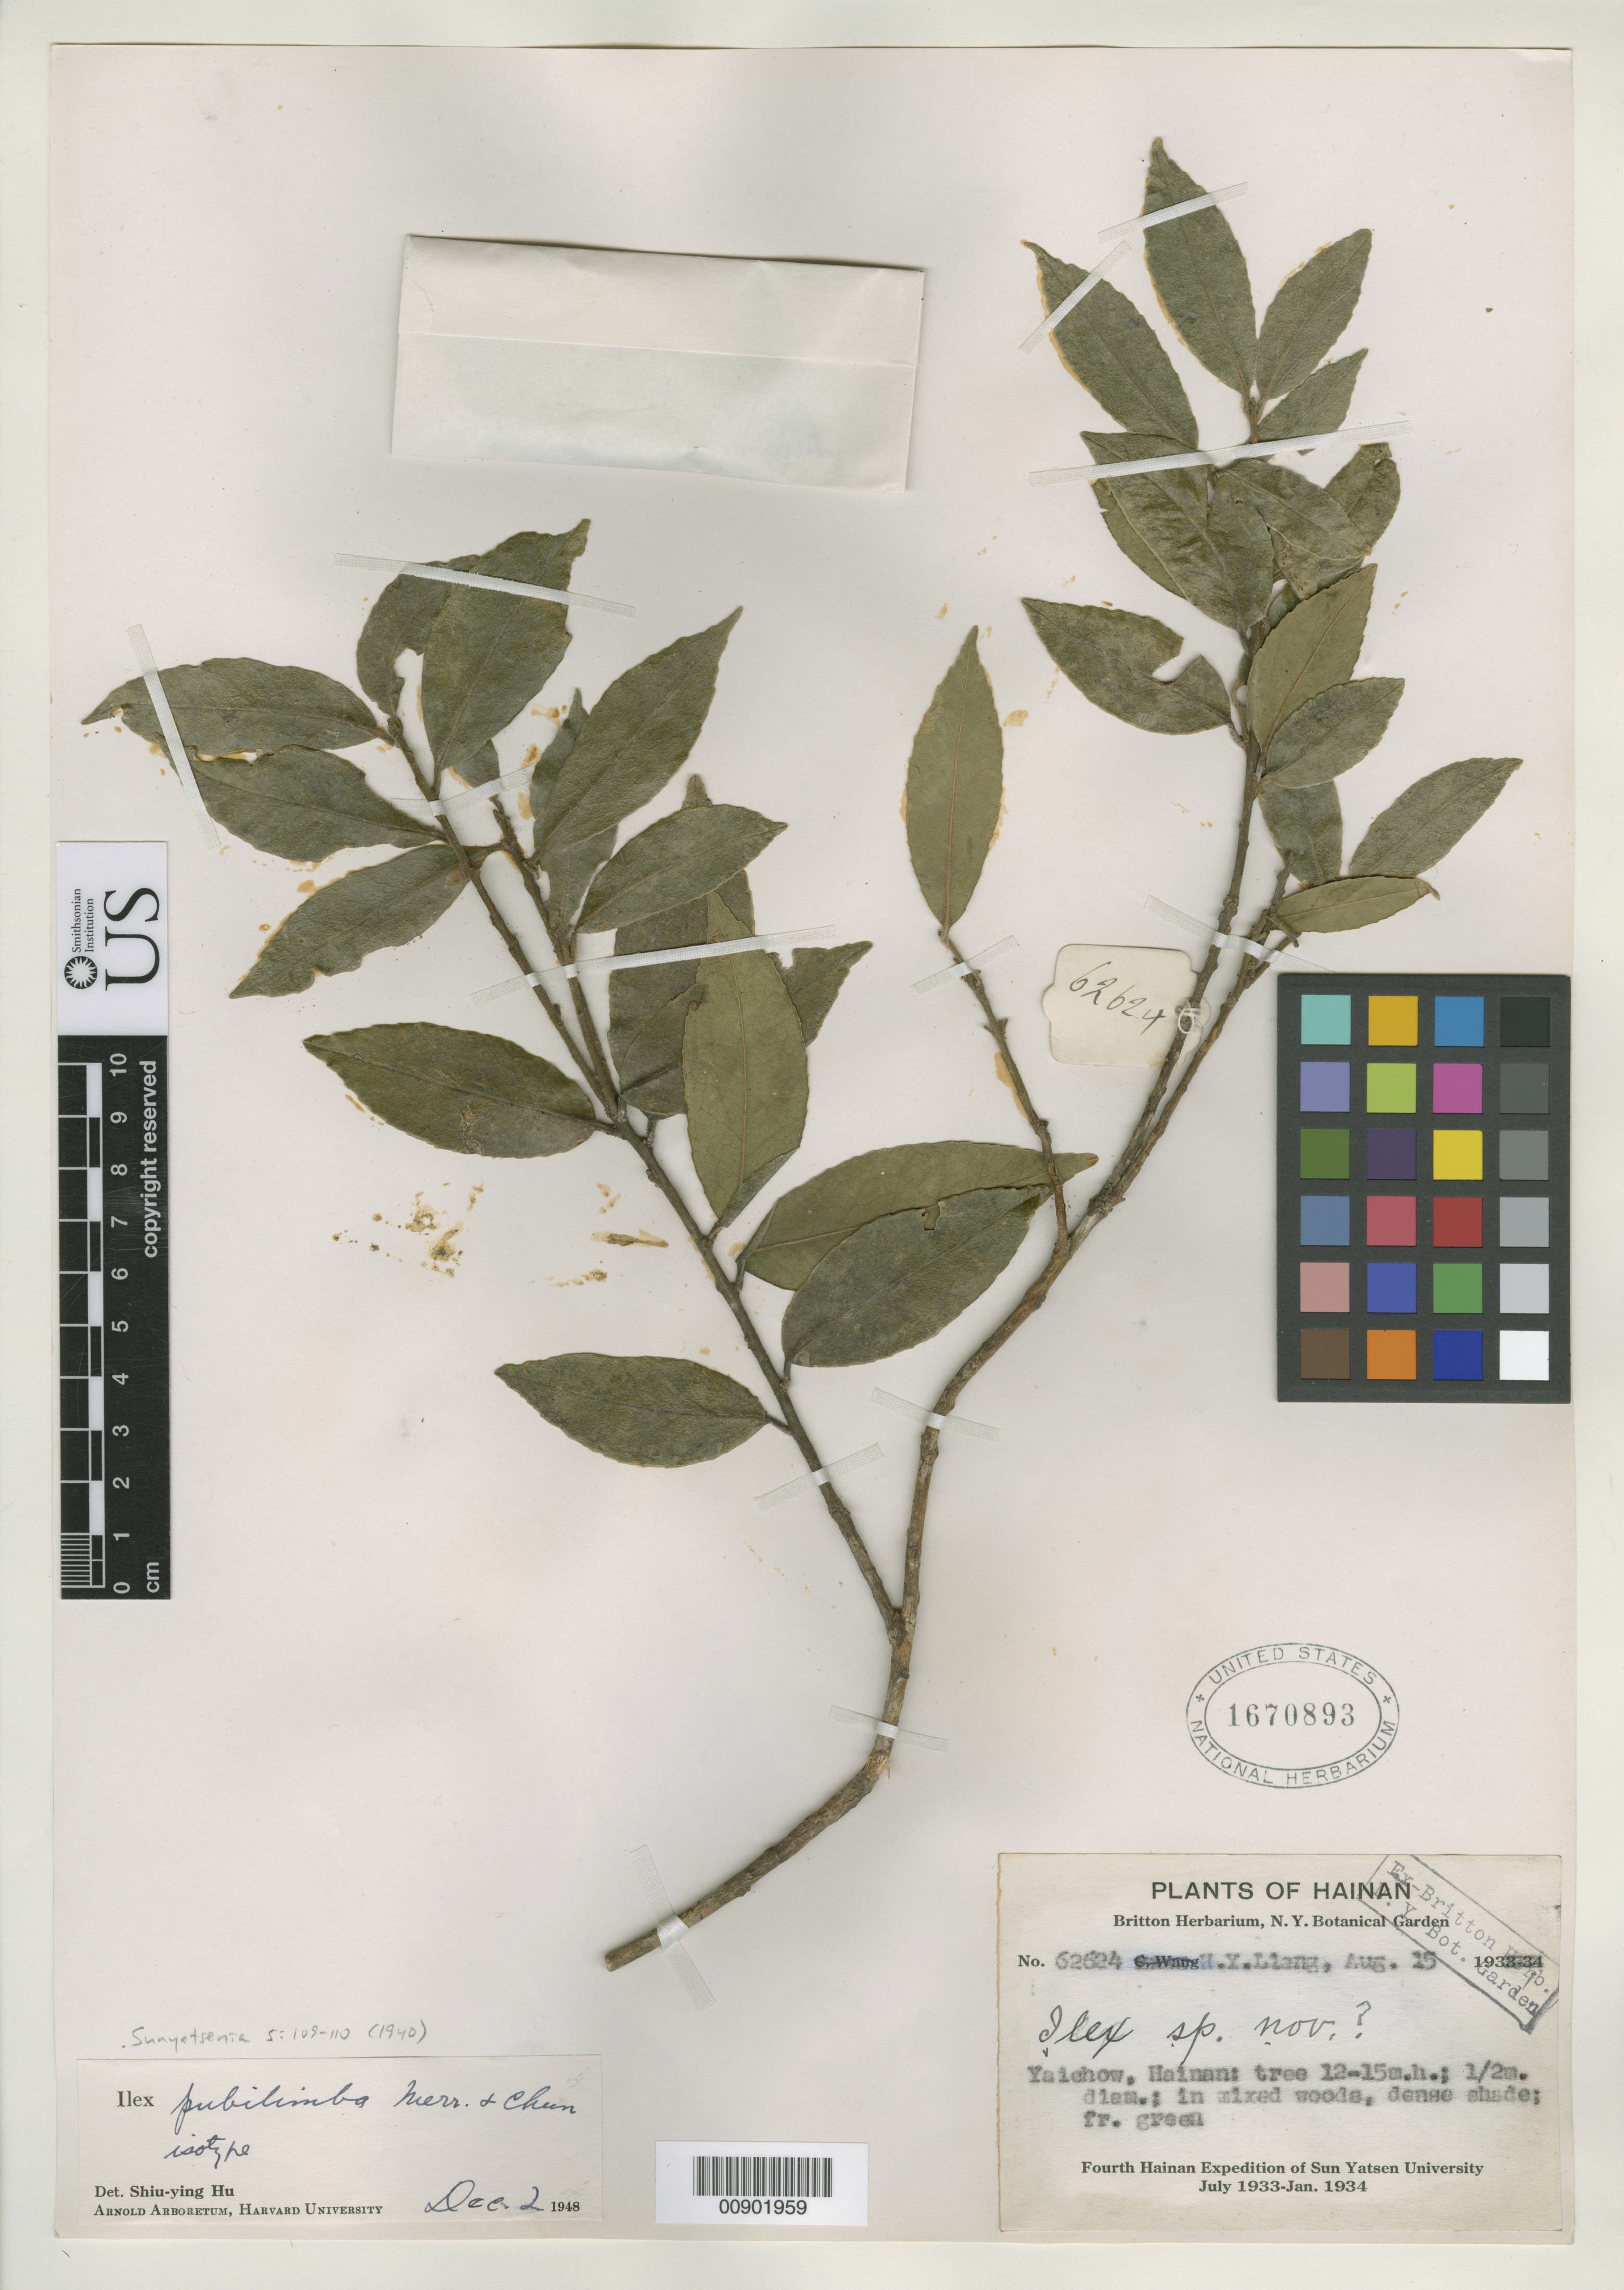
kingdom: Plantae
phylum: Tracheophyta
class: Magnoliopsida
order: Aquifoliales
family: Aquifoliaceae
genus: Ilex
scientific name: Ilex pubilimba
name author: Merr. & Chun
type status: Isotype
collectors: H. Y. Liang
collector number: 62624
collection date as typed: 15 Aug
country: China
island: Hainan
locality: Yaichow, Hainan.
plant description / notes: Label pre-printed with date "July 1933-Jan. 1934" but protologue cites collection date of 1935.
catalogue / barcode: US 1670893